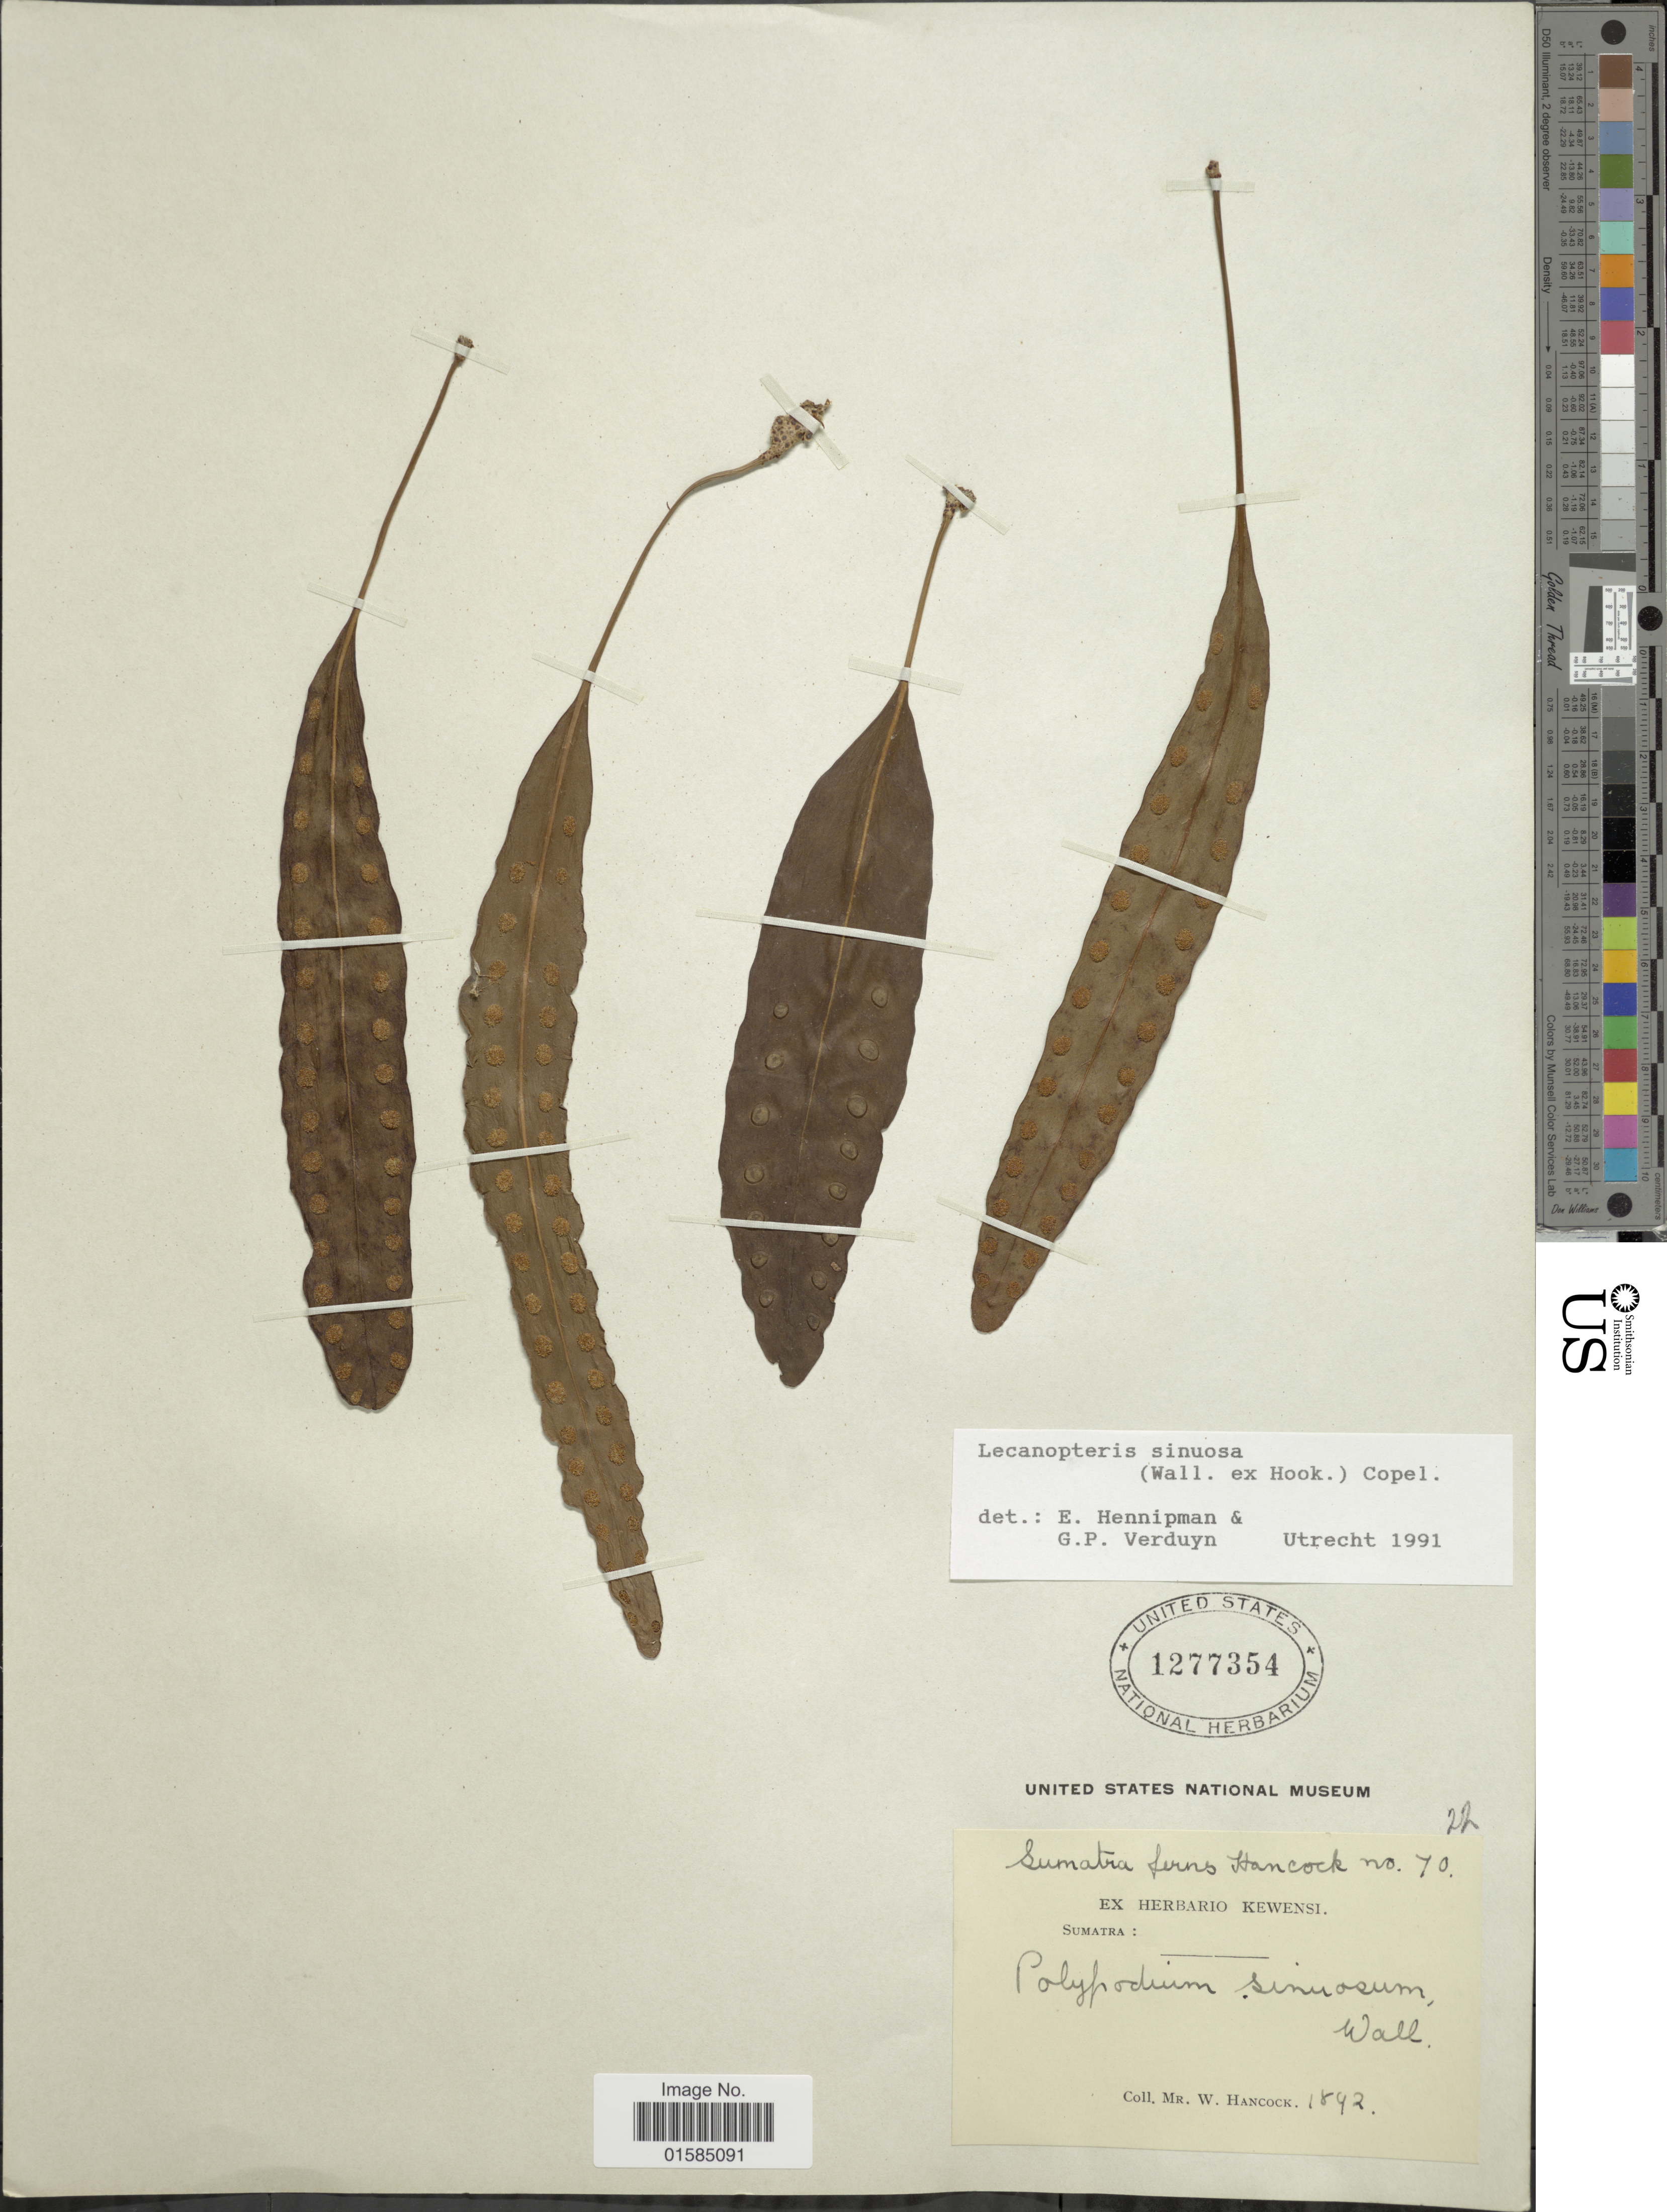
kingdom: Plantae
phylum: Tracheophyta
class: Polypodiopsida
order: Polypodiales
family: Polypodiaceae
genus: Lecanopteris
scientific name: Lecanopteris sinuosa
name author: (Wall. ex Hook.) Copel.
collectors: W. Hancock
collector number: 70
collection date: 1892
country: Indonesia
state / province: Sumatra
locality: Sumatra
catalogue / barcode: US 1277354